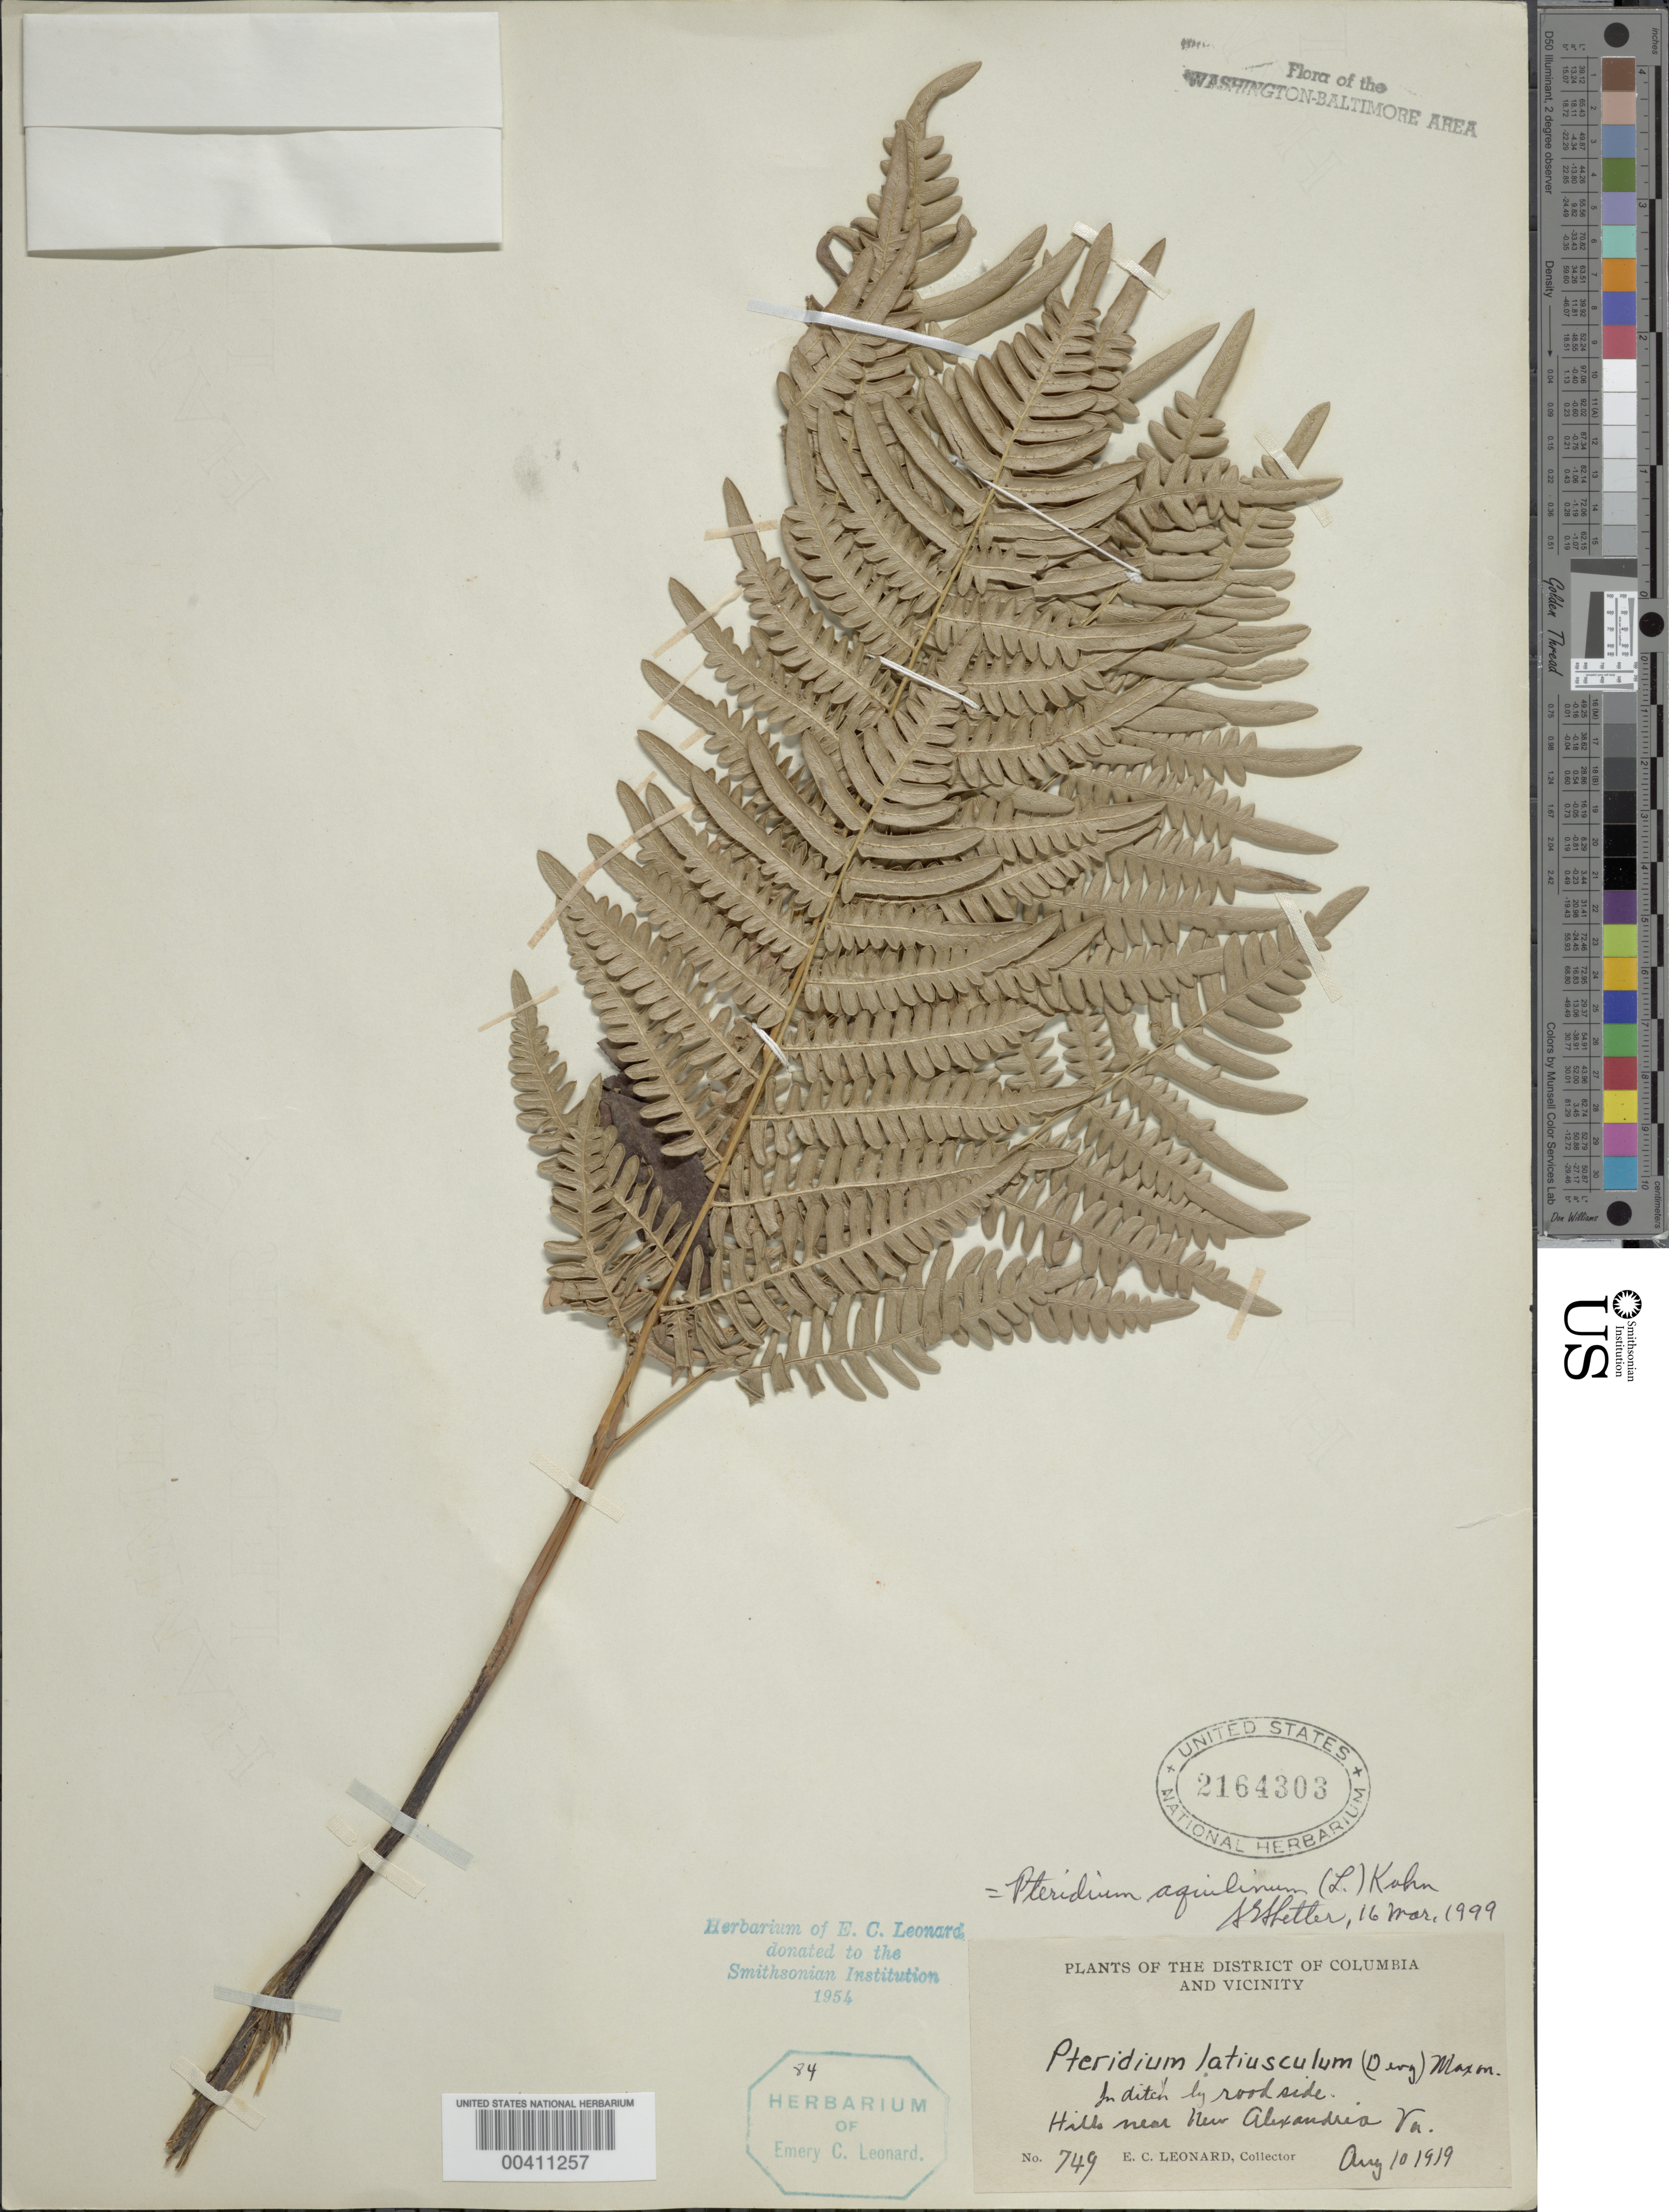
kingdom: Plantae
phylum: Tracheophyta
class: Polypodiopsida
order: Polypodiales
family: Dennstaedtiaceae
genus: Pteridium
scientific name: Pteridium aquilinum var. latiusculum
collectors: E. C. Leonard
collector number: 749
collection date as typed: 10 Aug 1919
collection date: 1919-08-10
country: United States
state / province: Virginia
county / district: Fairfax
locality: Near New Alexandria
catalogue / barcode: US 2164303